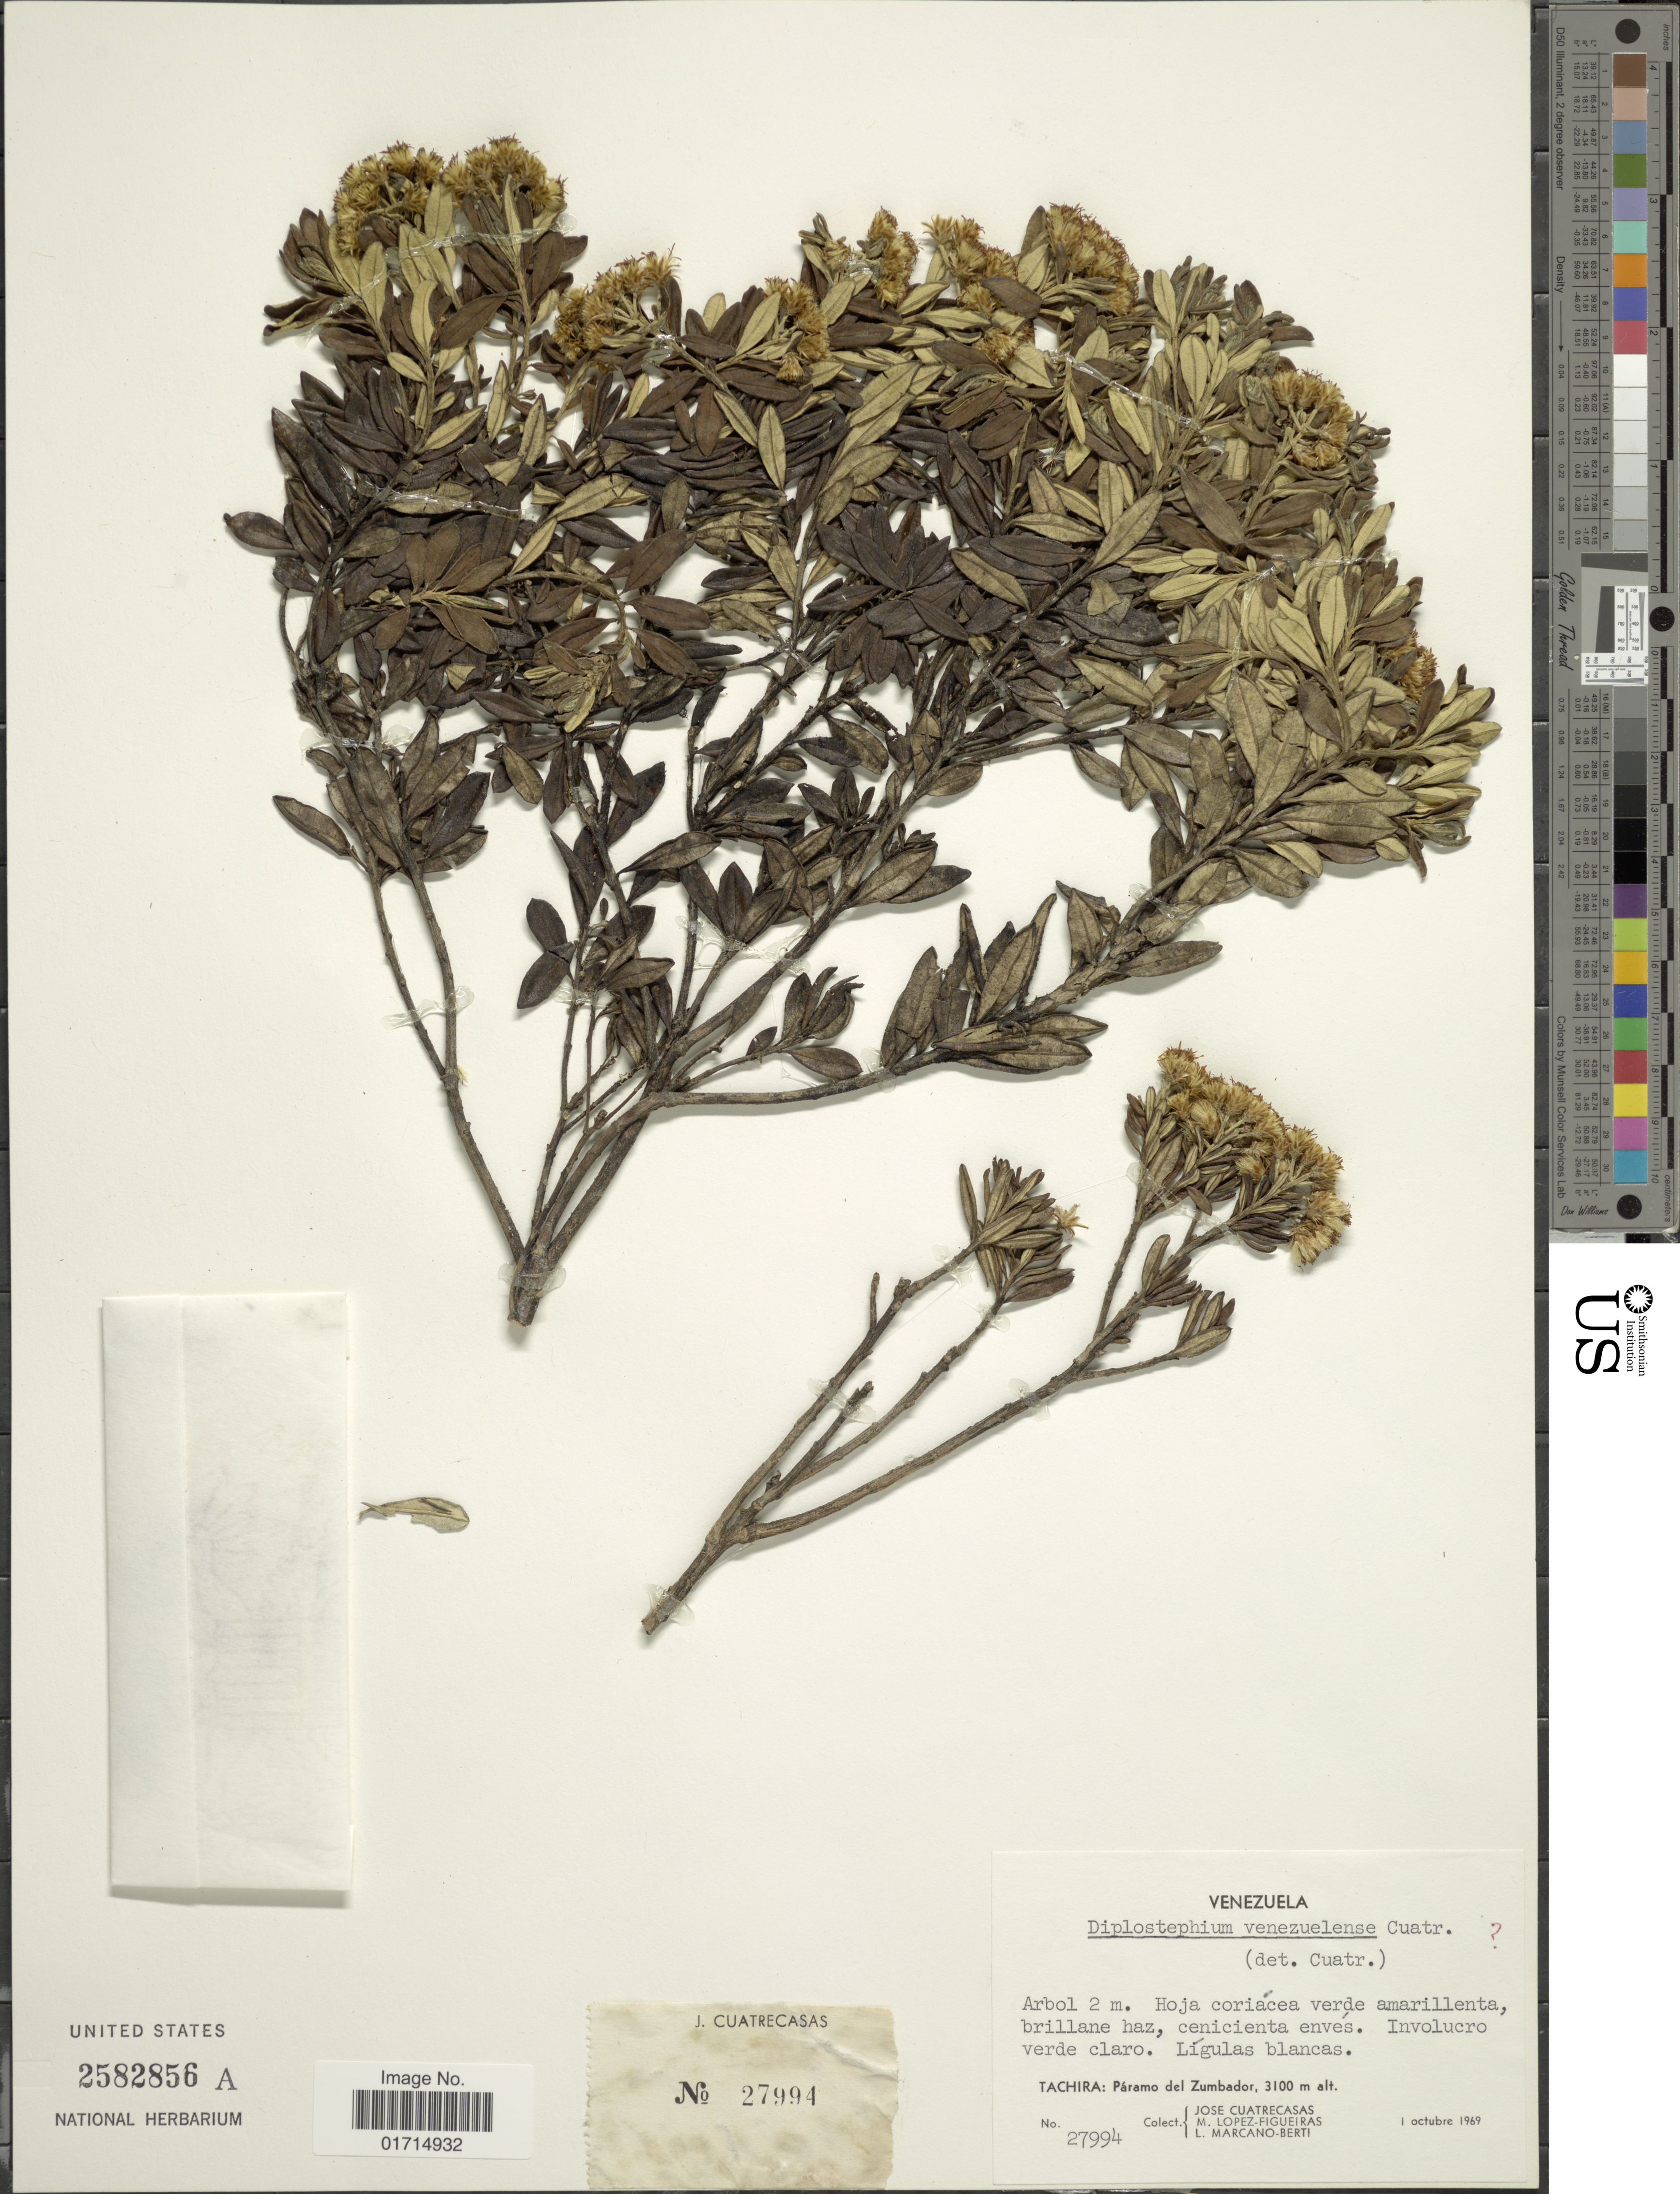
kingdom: Plantae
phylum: Tracheophyta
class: Magnoliopsida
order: Asterales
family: Asteraceae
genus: Diplostephium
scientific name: Diplostephium venezuelense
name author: Cuatrec.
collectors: J. Cuatrecasas, M. Lopéz-F. & L. Marcano-Berti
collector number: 27994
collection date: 1969-10-01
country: Venezuela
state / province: Tachira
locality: Tachira: Paramo del Zumbador.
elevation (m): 3100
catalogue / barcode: US 2582856A